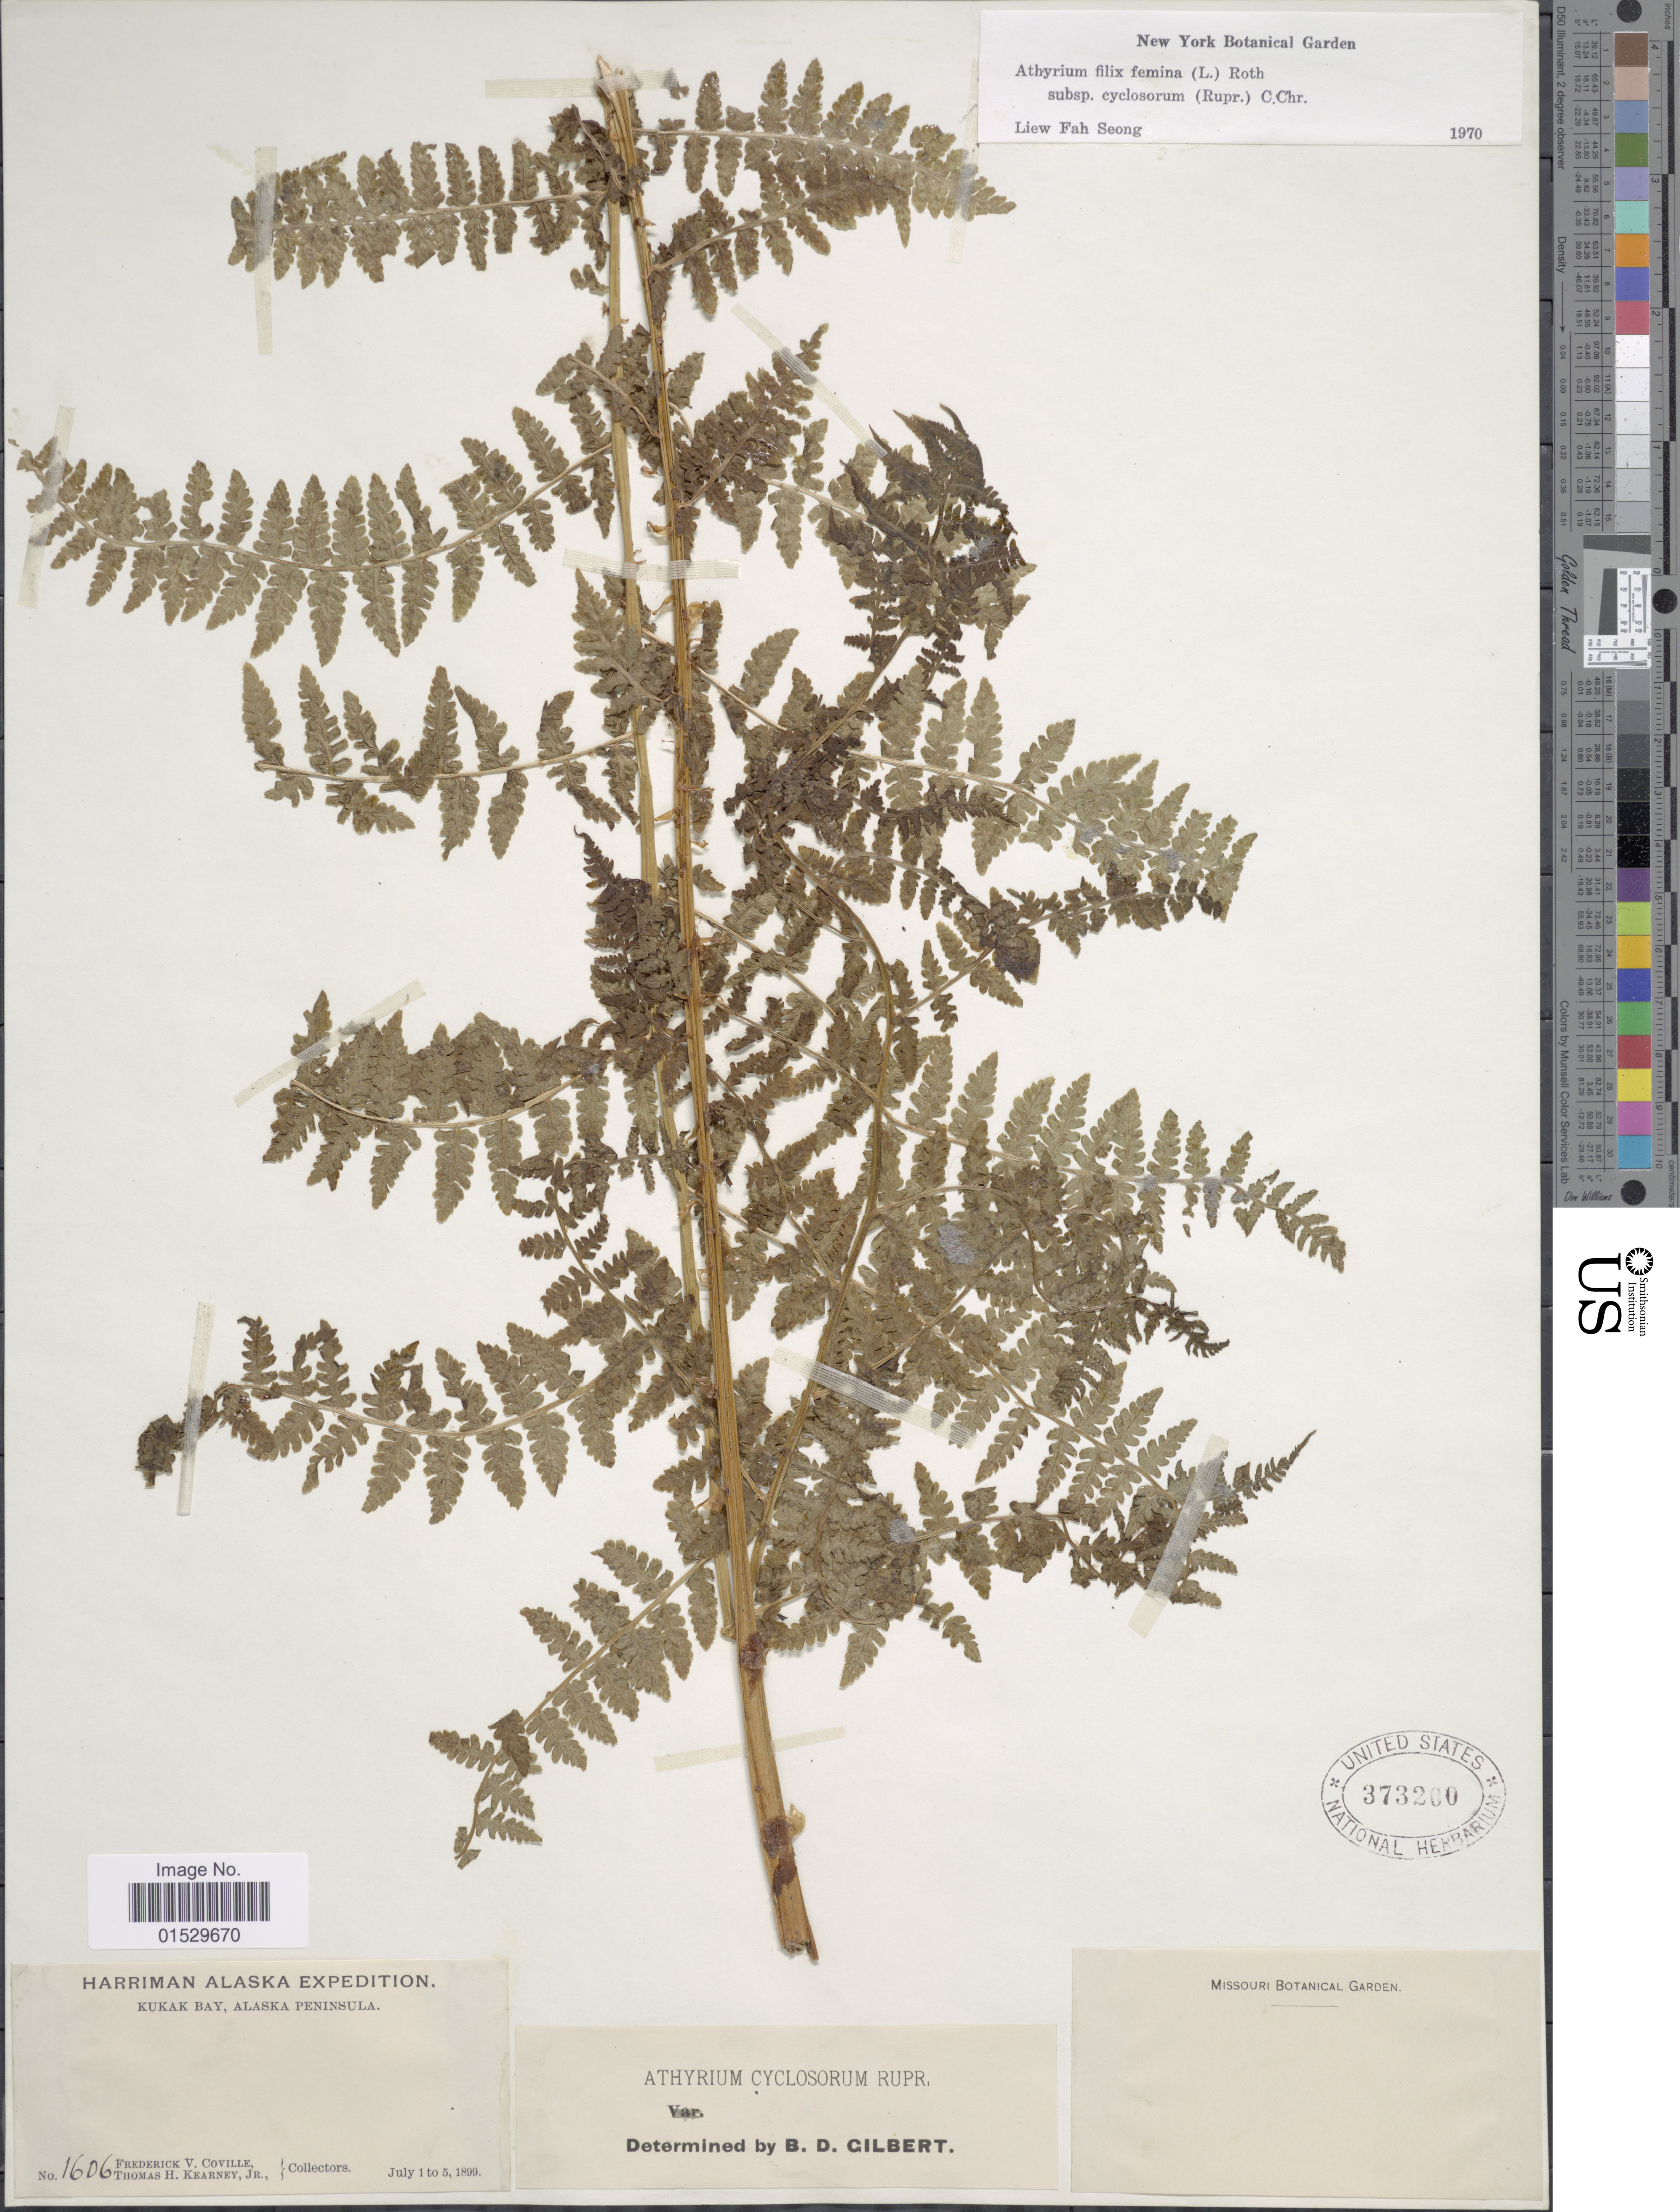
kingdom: Plantae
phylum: Tracheophyta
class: Polypodiopsida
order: Polypodiales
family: Athyriaceae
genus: Athyrium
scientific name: Athyrium filix-femina subsp. cyclosorum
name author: (Rupr.) C. Chr.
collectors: F. V. Coville & T. H. Kearney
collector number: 1606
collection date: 1899-07-01/1899-07-05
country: United States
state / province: Alaska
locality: Kukuk Bay, Alaska Peninsula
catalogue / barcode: US 373200